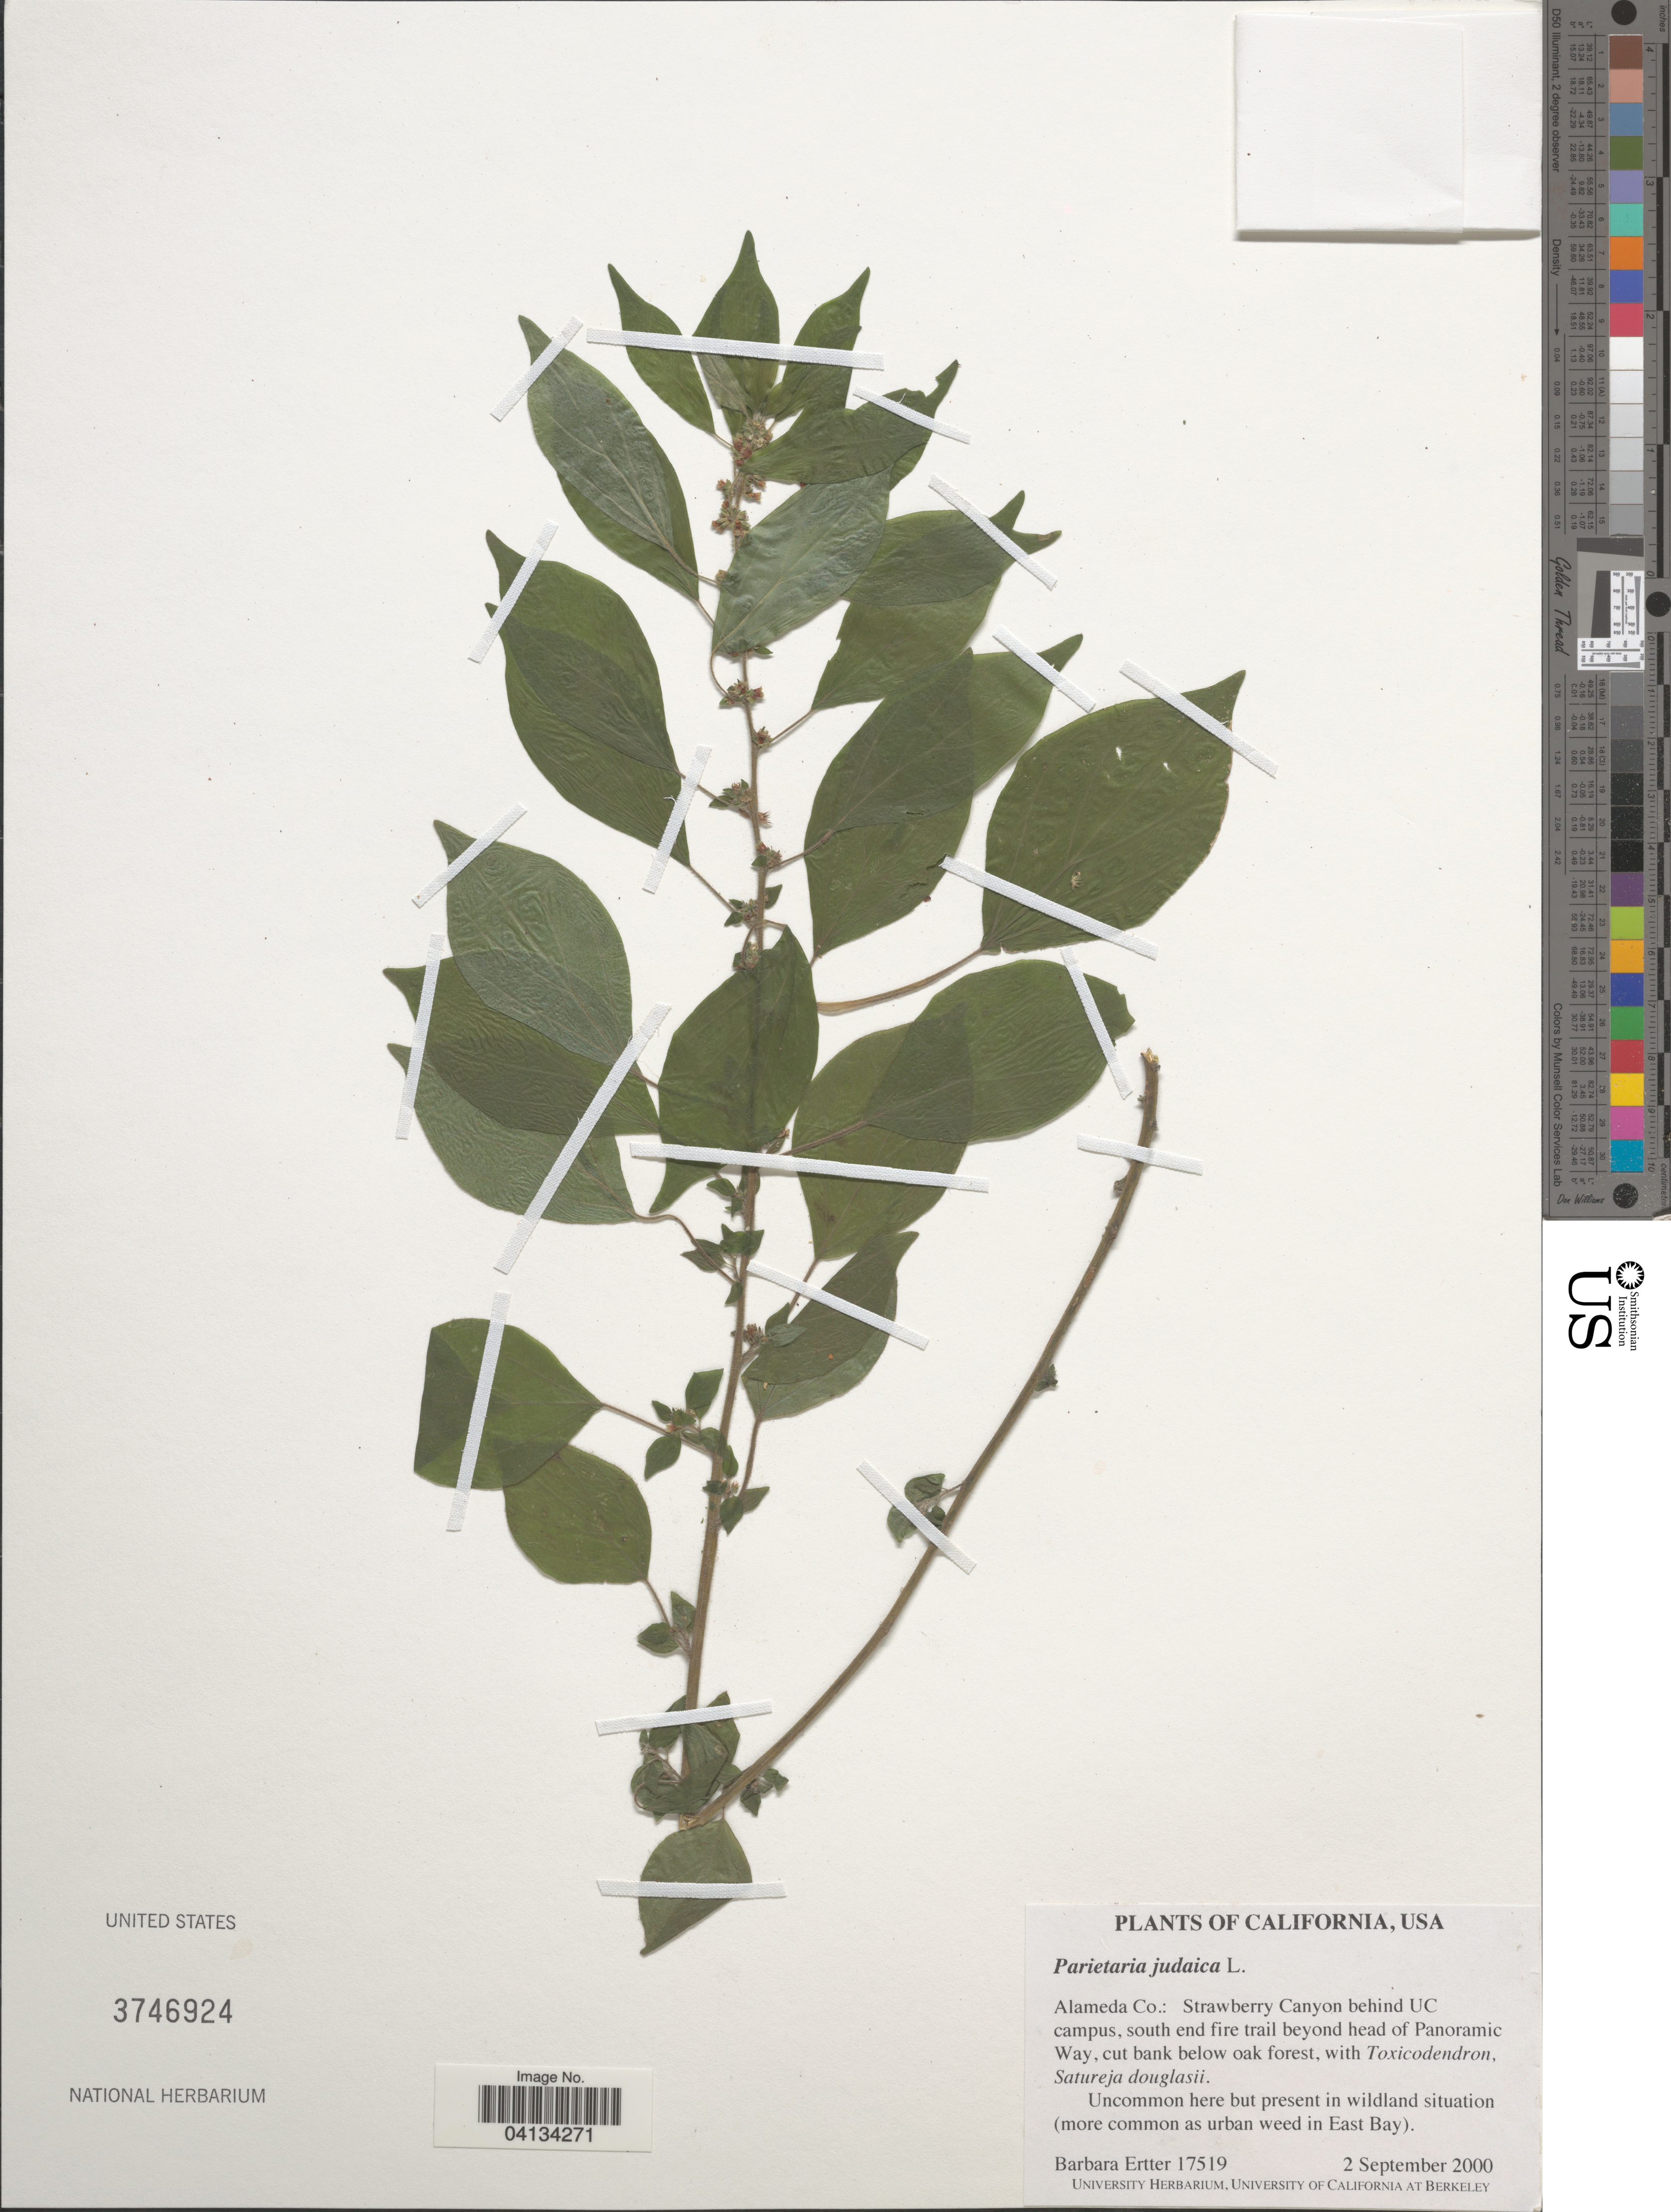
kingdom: Plantae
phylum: Tracheophyta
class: Magnoliopsida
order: Rosales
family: Urticaceae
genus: Parietaria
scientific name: Parietaria judaica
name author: L.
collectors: B. Ertter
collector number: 17519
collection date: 2000-09-02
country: United States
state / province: California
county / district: Alameda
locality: Alameda Co.: Strawberry Canyon behind UC campus, south end fire trail beyond head of Panoramic Way. Uncommon here but present in wildland situation (more common as urban weed in East Bay).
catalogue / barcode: US 3746924